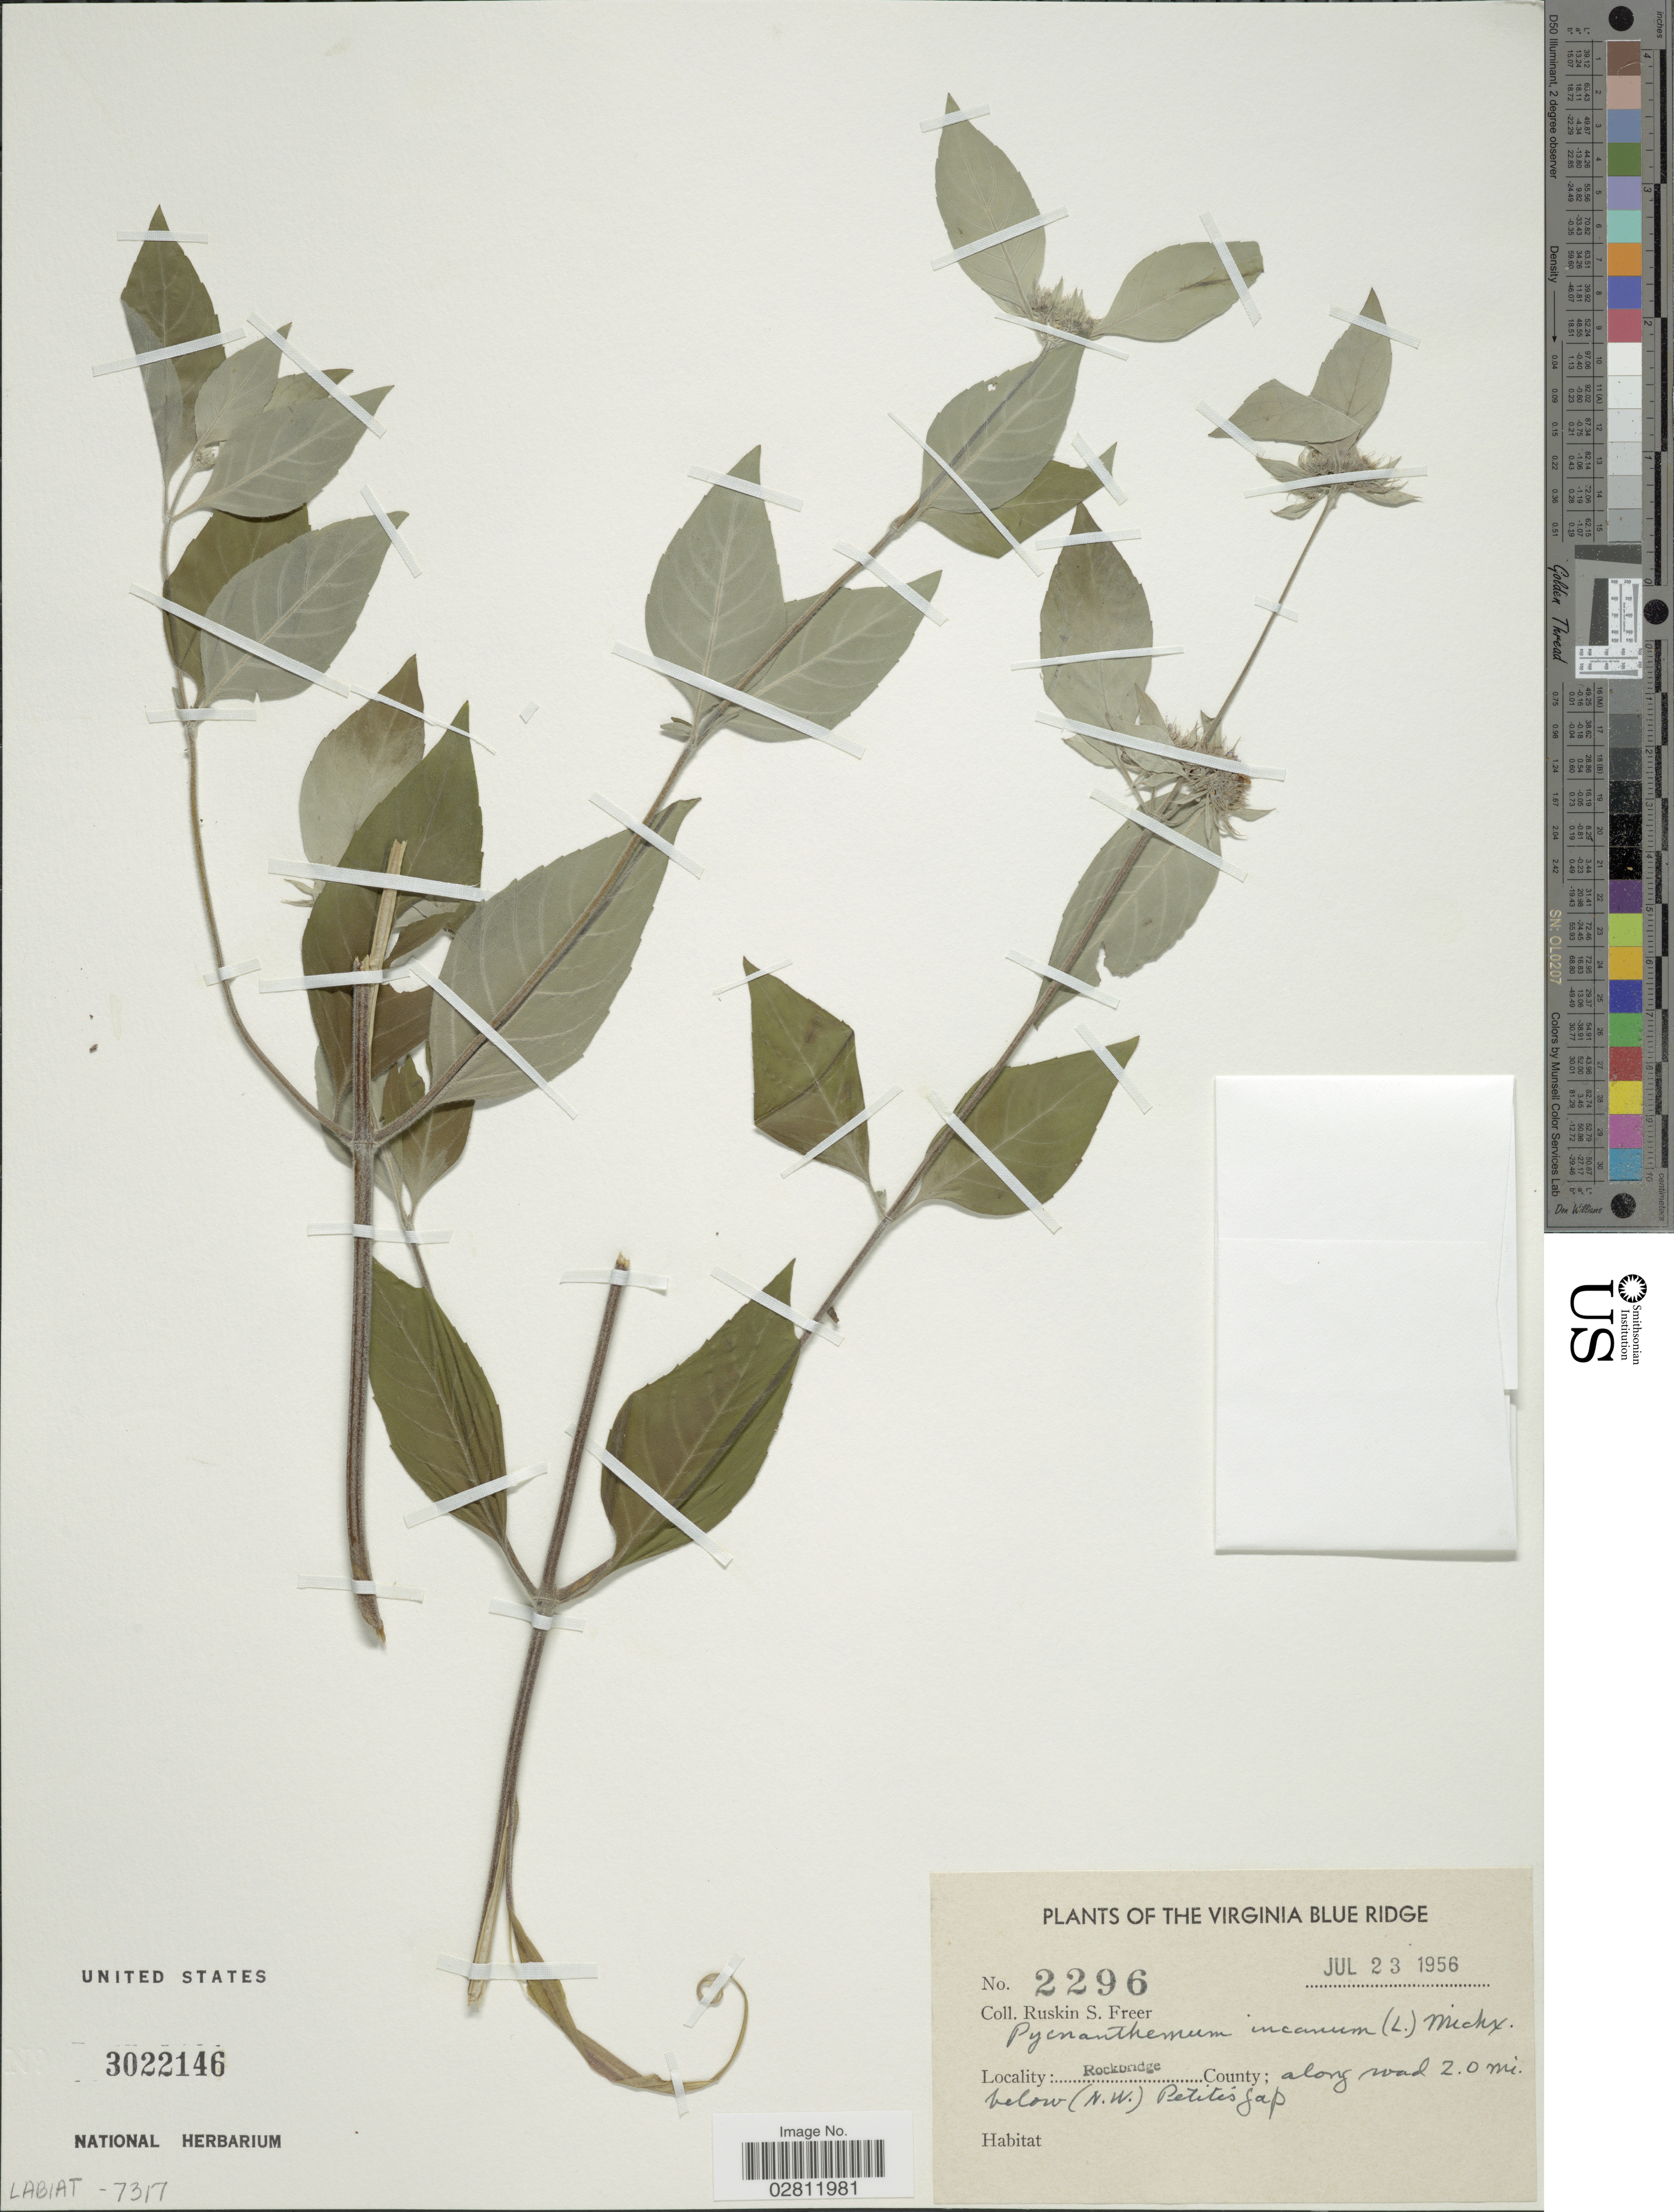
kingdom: Plantae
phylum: Tracheophyta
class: Magnoliopsida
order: Lamiales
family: Lamiaceae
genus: Pycnanthemum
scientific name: Pycnanthemum incanum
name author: (L.) Michx.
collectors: R. Freer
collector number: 2296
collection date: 1956-07-23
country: United States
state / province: Virginia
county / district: Rockbridge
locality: Virginia Blue Ridge. Rockbridge County: along road 2.0 mi. below (N.W.) Petite's Gap.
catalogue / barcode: US 3022146